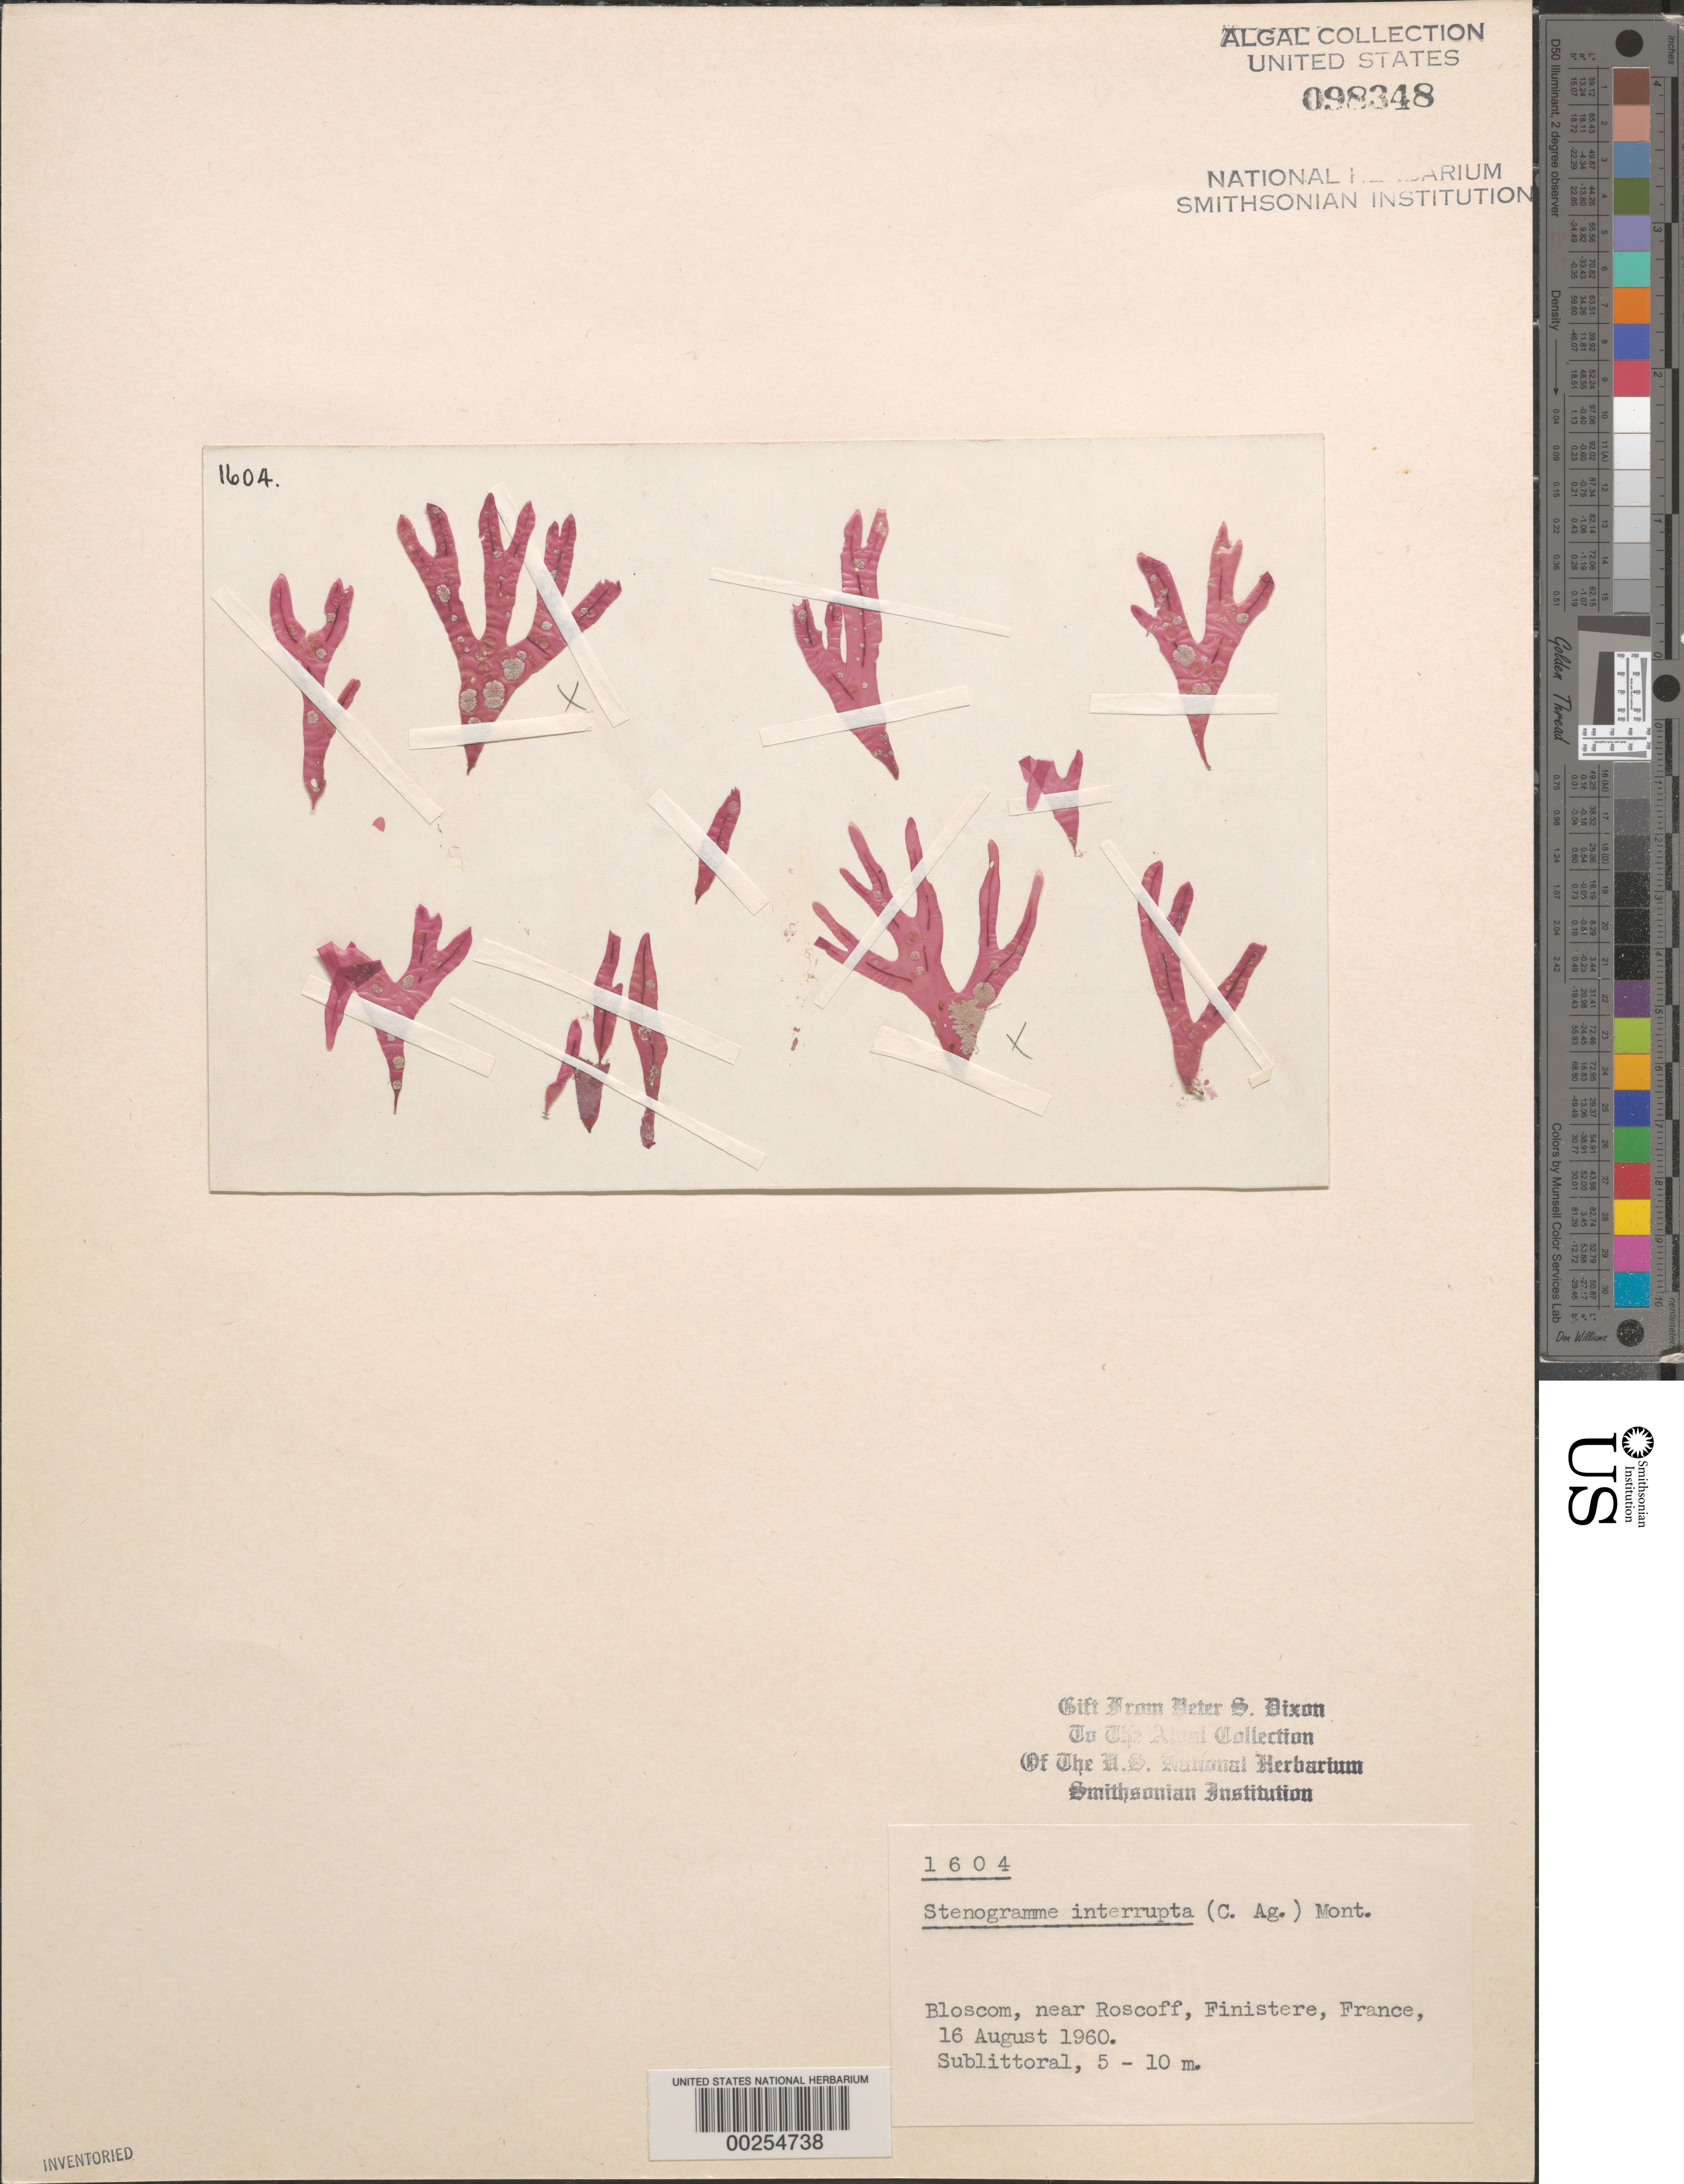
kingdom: Plantae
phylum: Rhodophyta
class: Florideophyceae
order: Gigartinales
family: Phyllophoraceae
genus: Stenogramma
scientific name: Stenogramma interruptum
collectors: P. S. Dixon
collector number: PSD 1604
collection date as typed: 16 Aug 1960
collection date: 1960-08-16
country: France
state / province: Bretagne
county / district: Finistère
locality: Bloscom, near Roscoff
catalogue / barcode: US 98348